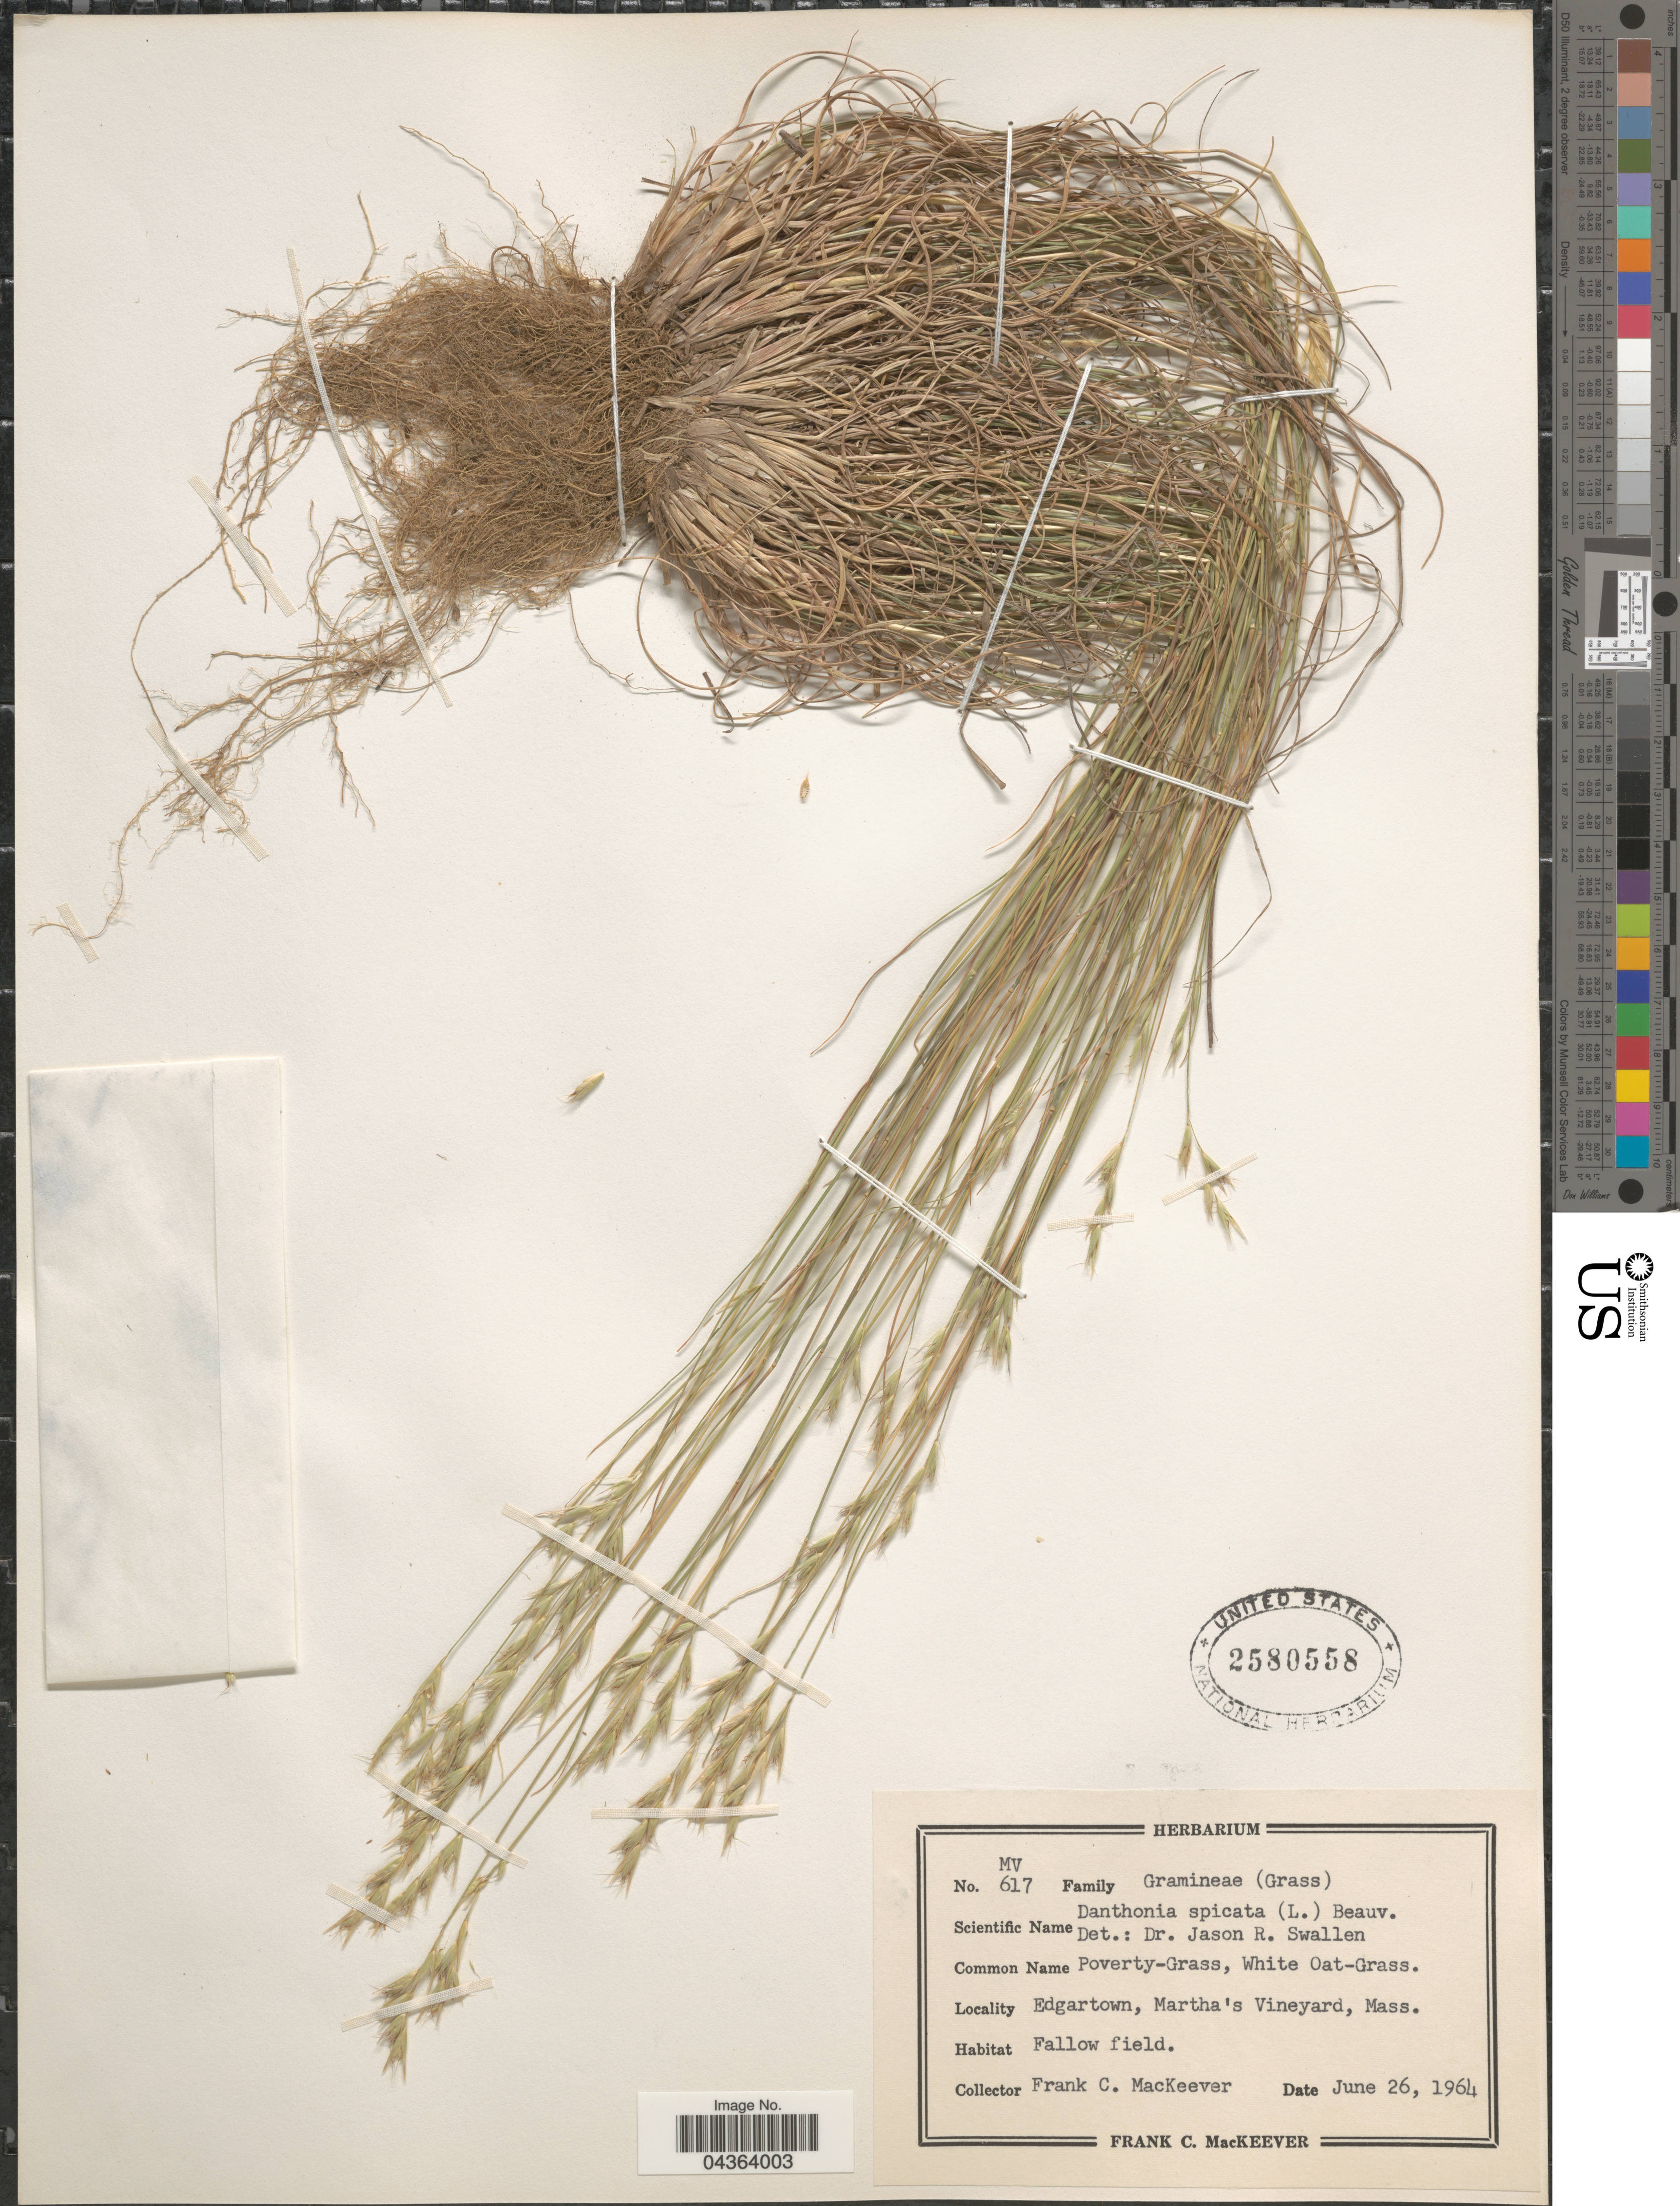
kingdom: Plantae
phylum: Tracheophyta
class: Liliopsida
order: Poales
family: Poaceae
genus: Danthonia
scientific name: Danthonia spicata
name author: (L.) P. Beauv. ex Roem. & Schult.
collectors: F. C. MacKeever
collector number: MV617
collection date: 1964-06-26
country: United States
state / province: Massachusetts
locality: Edgartown, Martha's Vineyard. Fallow field.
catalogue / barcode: US 2580558